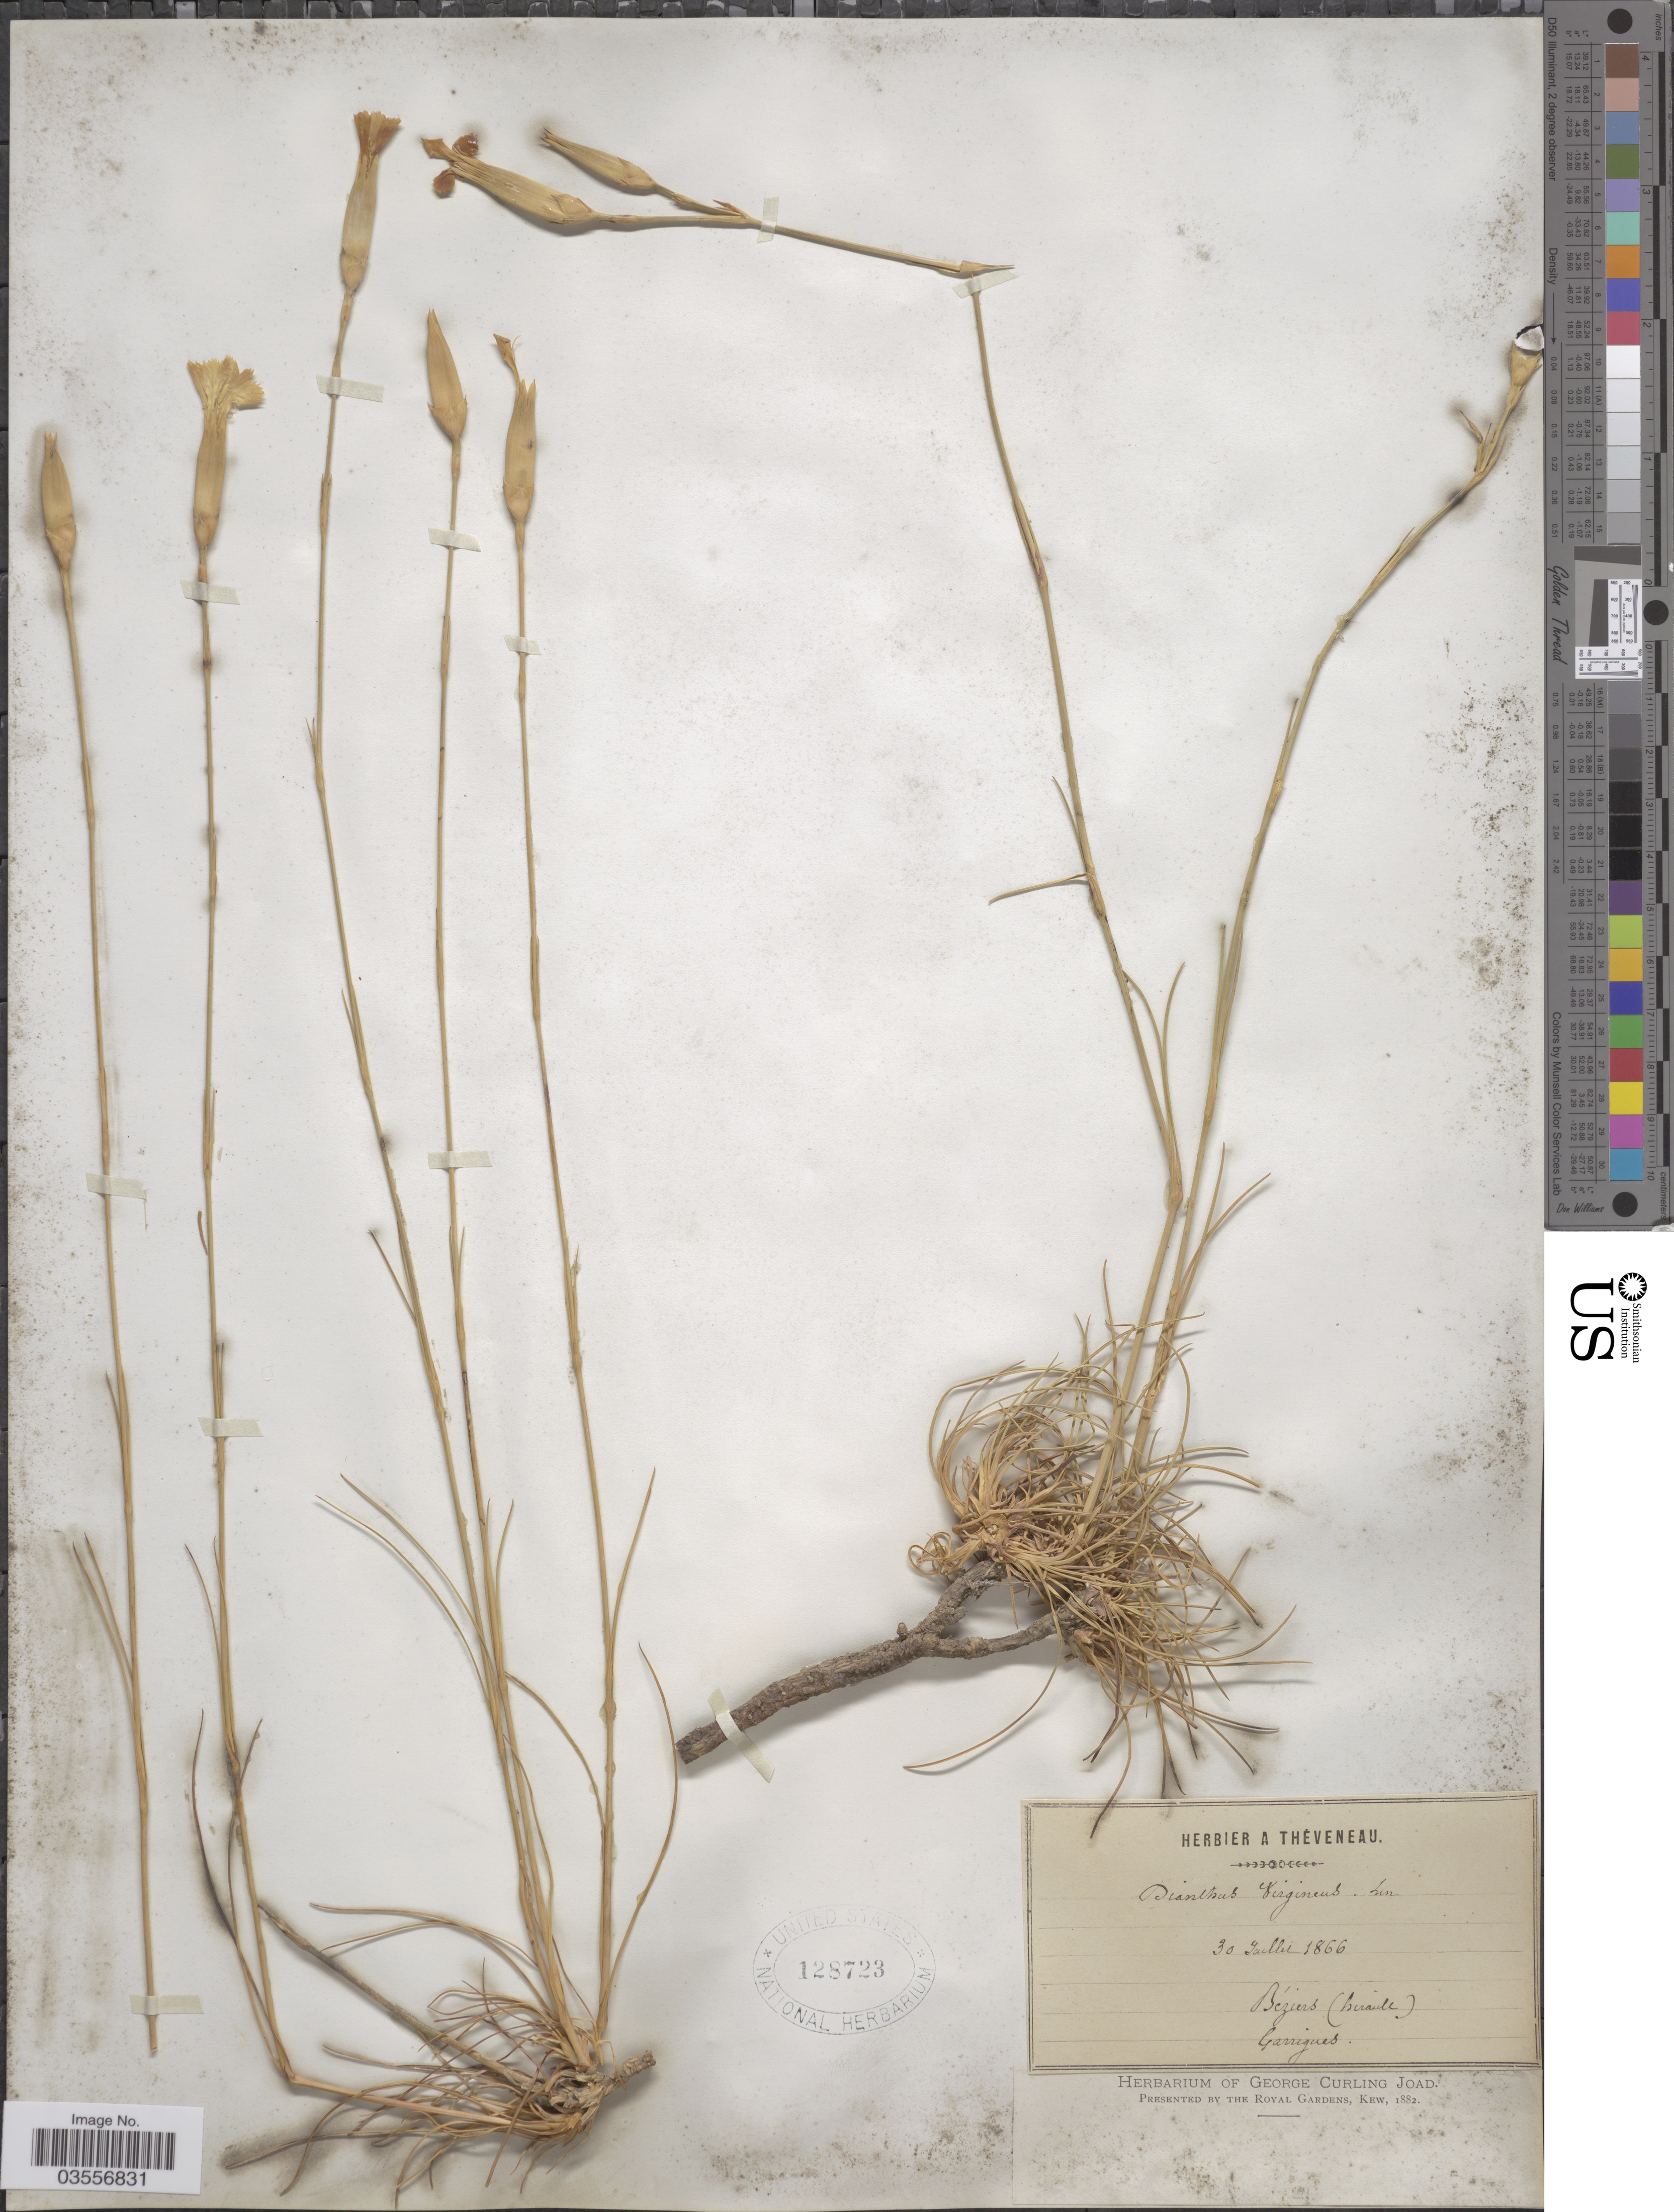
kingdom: Plantae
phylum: Tracheophyta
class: Magnoliopsida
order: Caryophyllales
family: Caryophyllaceae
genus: Dianthus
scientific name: Dianthus virgineus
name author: Hablitz ex M. Bieb.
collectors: ex herb. A. Theveneau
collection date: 1866-07-30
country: France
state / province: Occitanie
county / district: Hérault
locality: Béziers (herault). Garrigues.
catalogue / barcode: US 128723